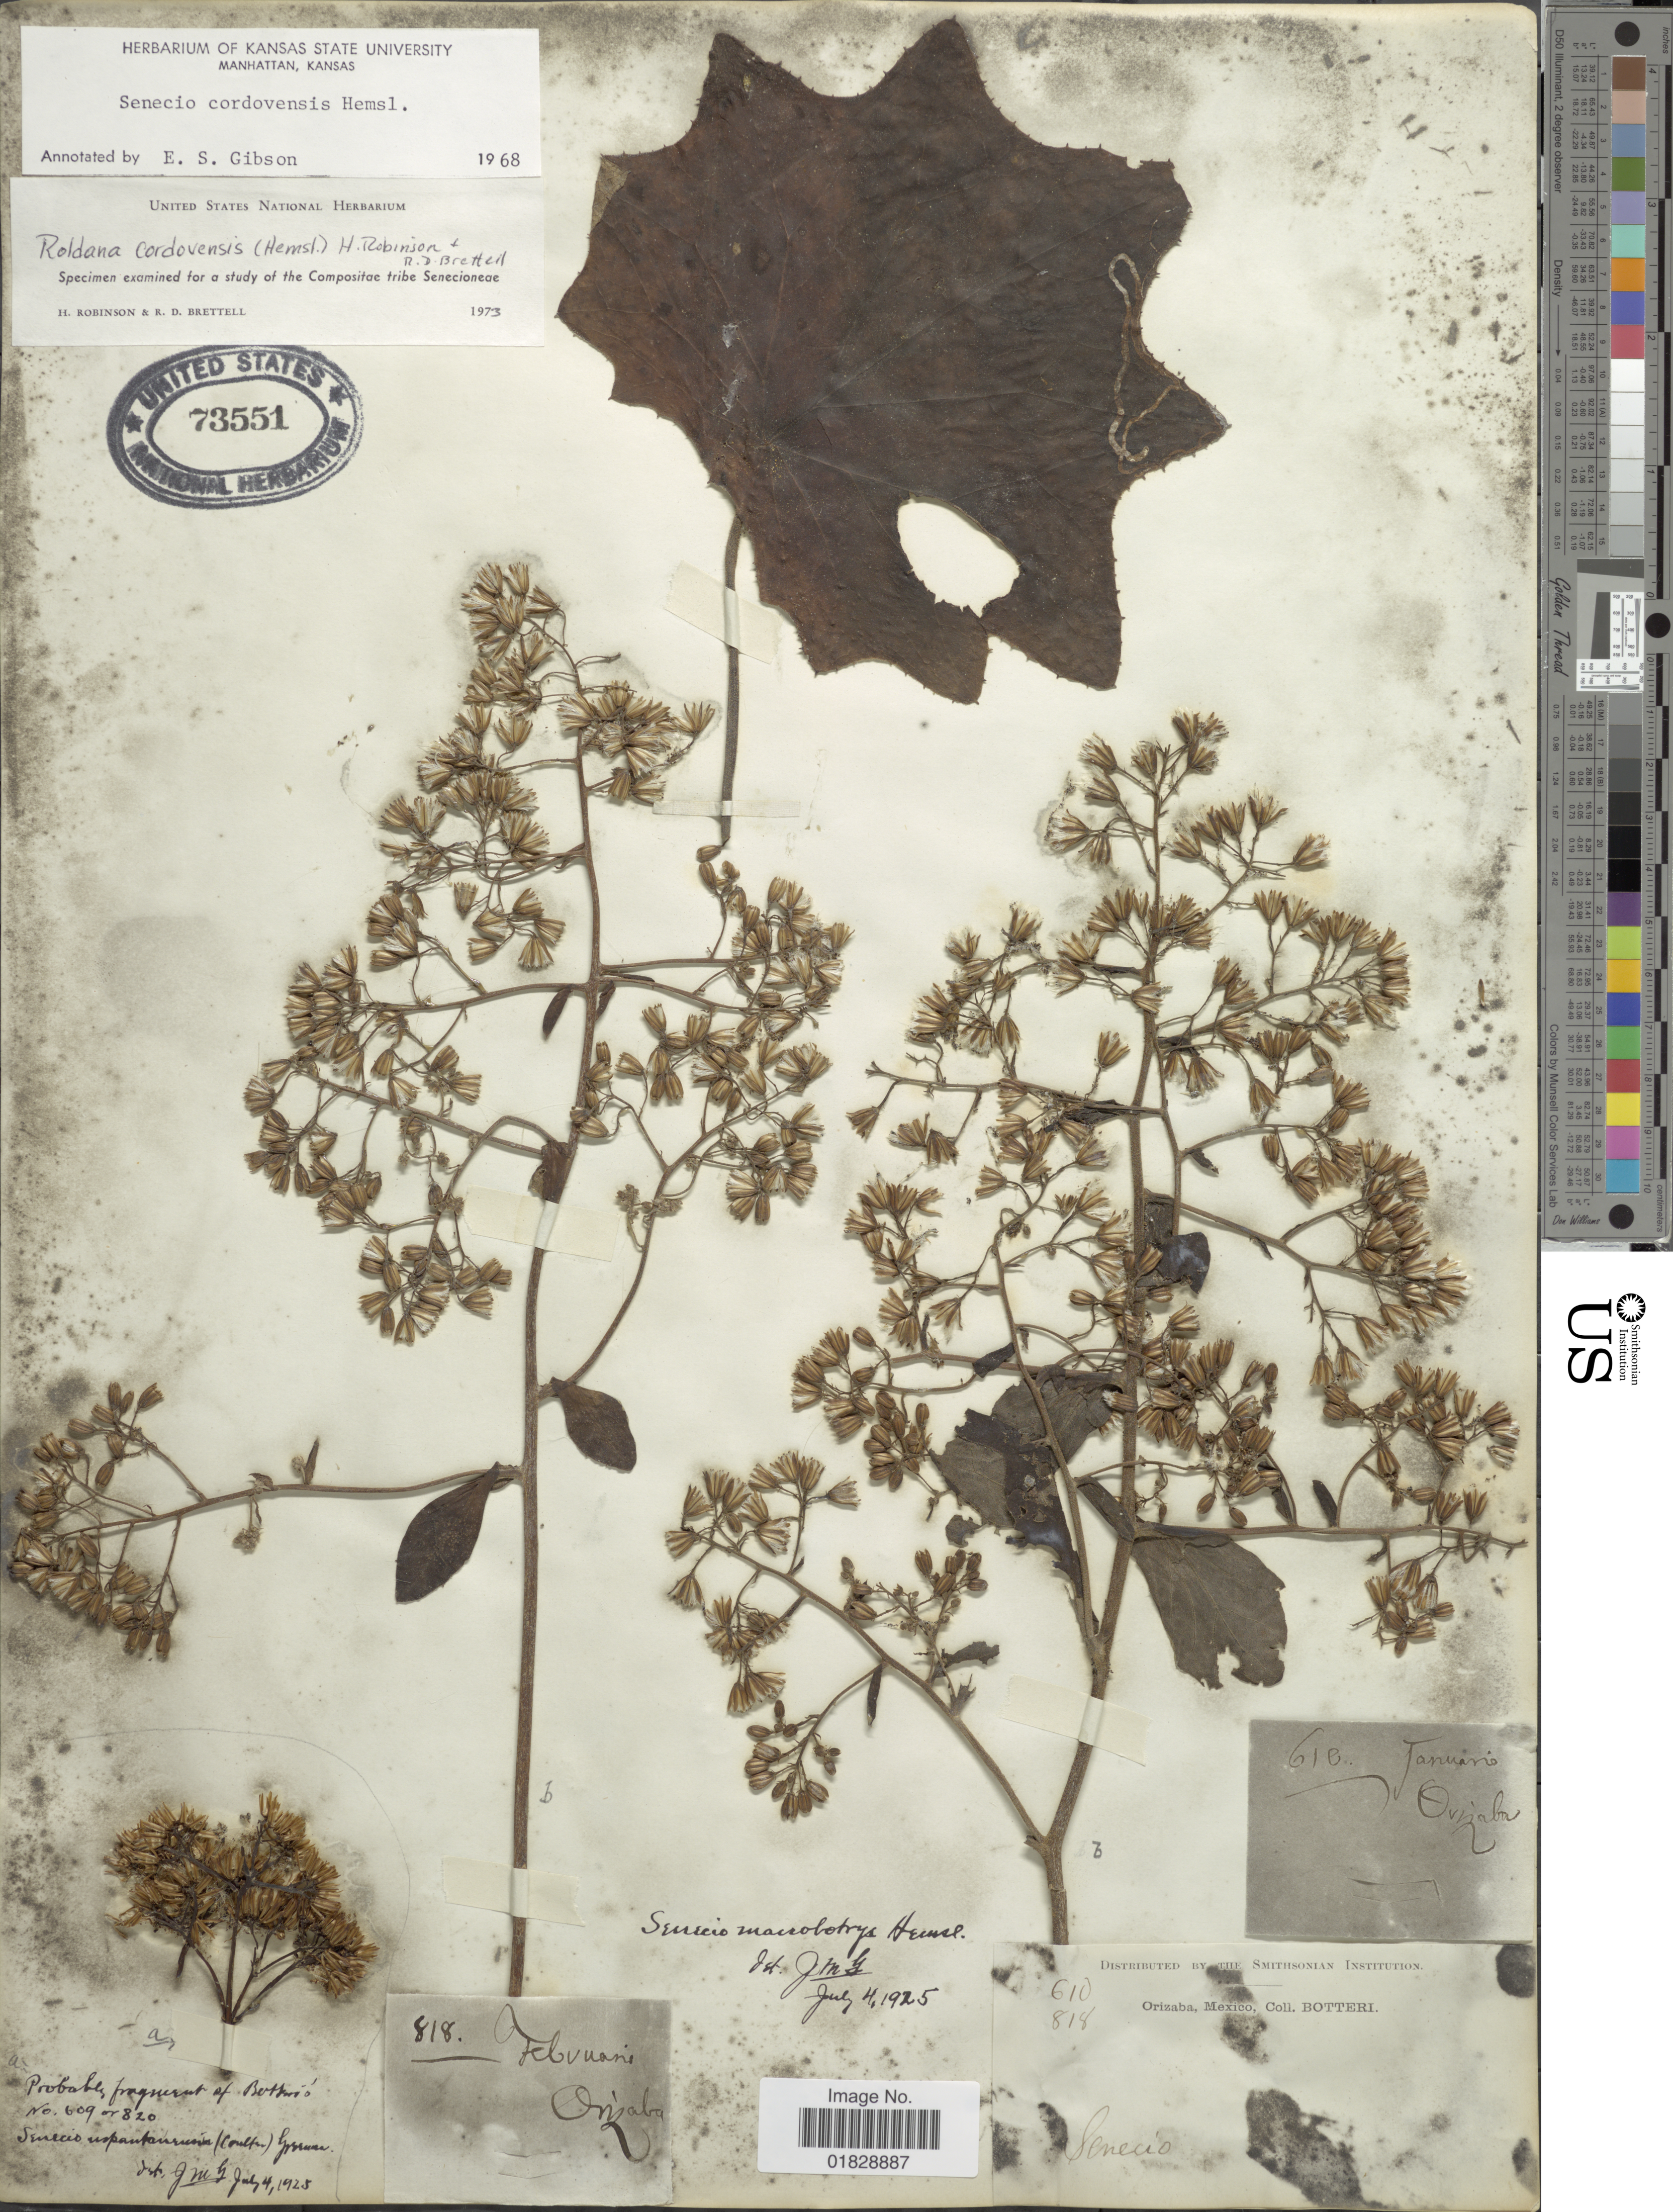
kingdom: Plantae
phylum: Tracheophyta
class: Magnoliopsida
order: Asterales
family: Asteraceae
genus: Roldana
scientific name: Roldana cordovensis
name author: (Hemsl.) H. Rob. & Brettell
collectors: -. Botteri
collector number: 610/818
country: Mexico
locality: Orizaba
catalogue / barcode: US 73551